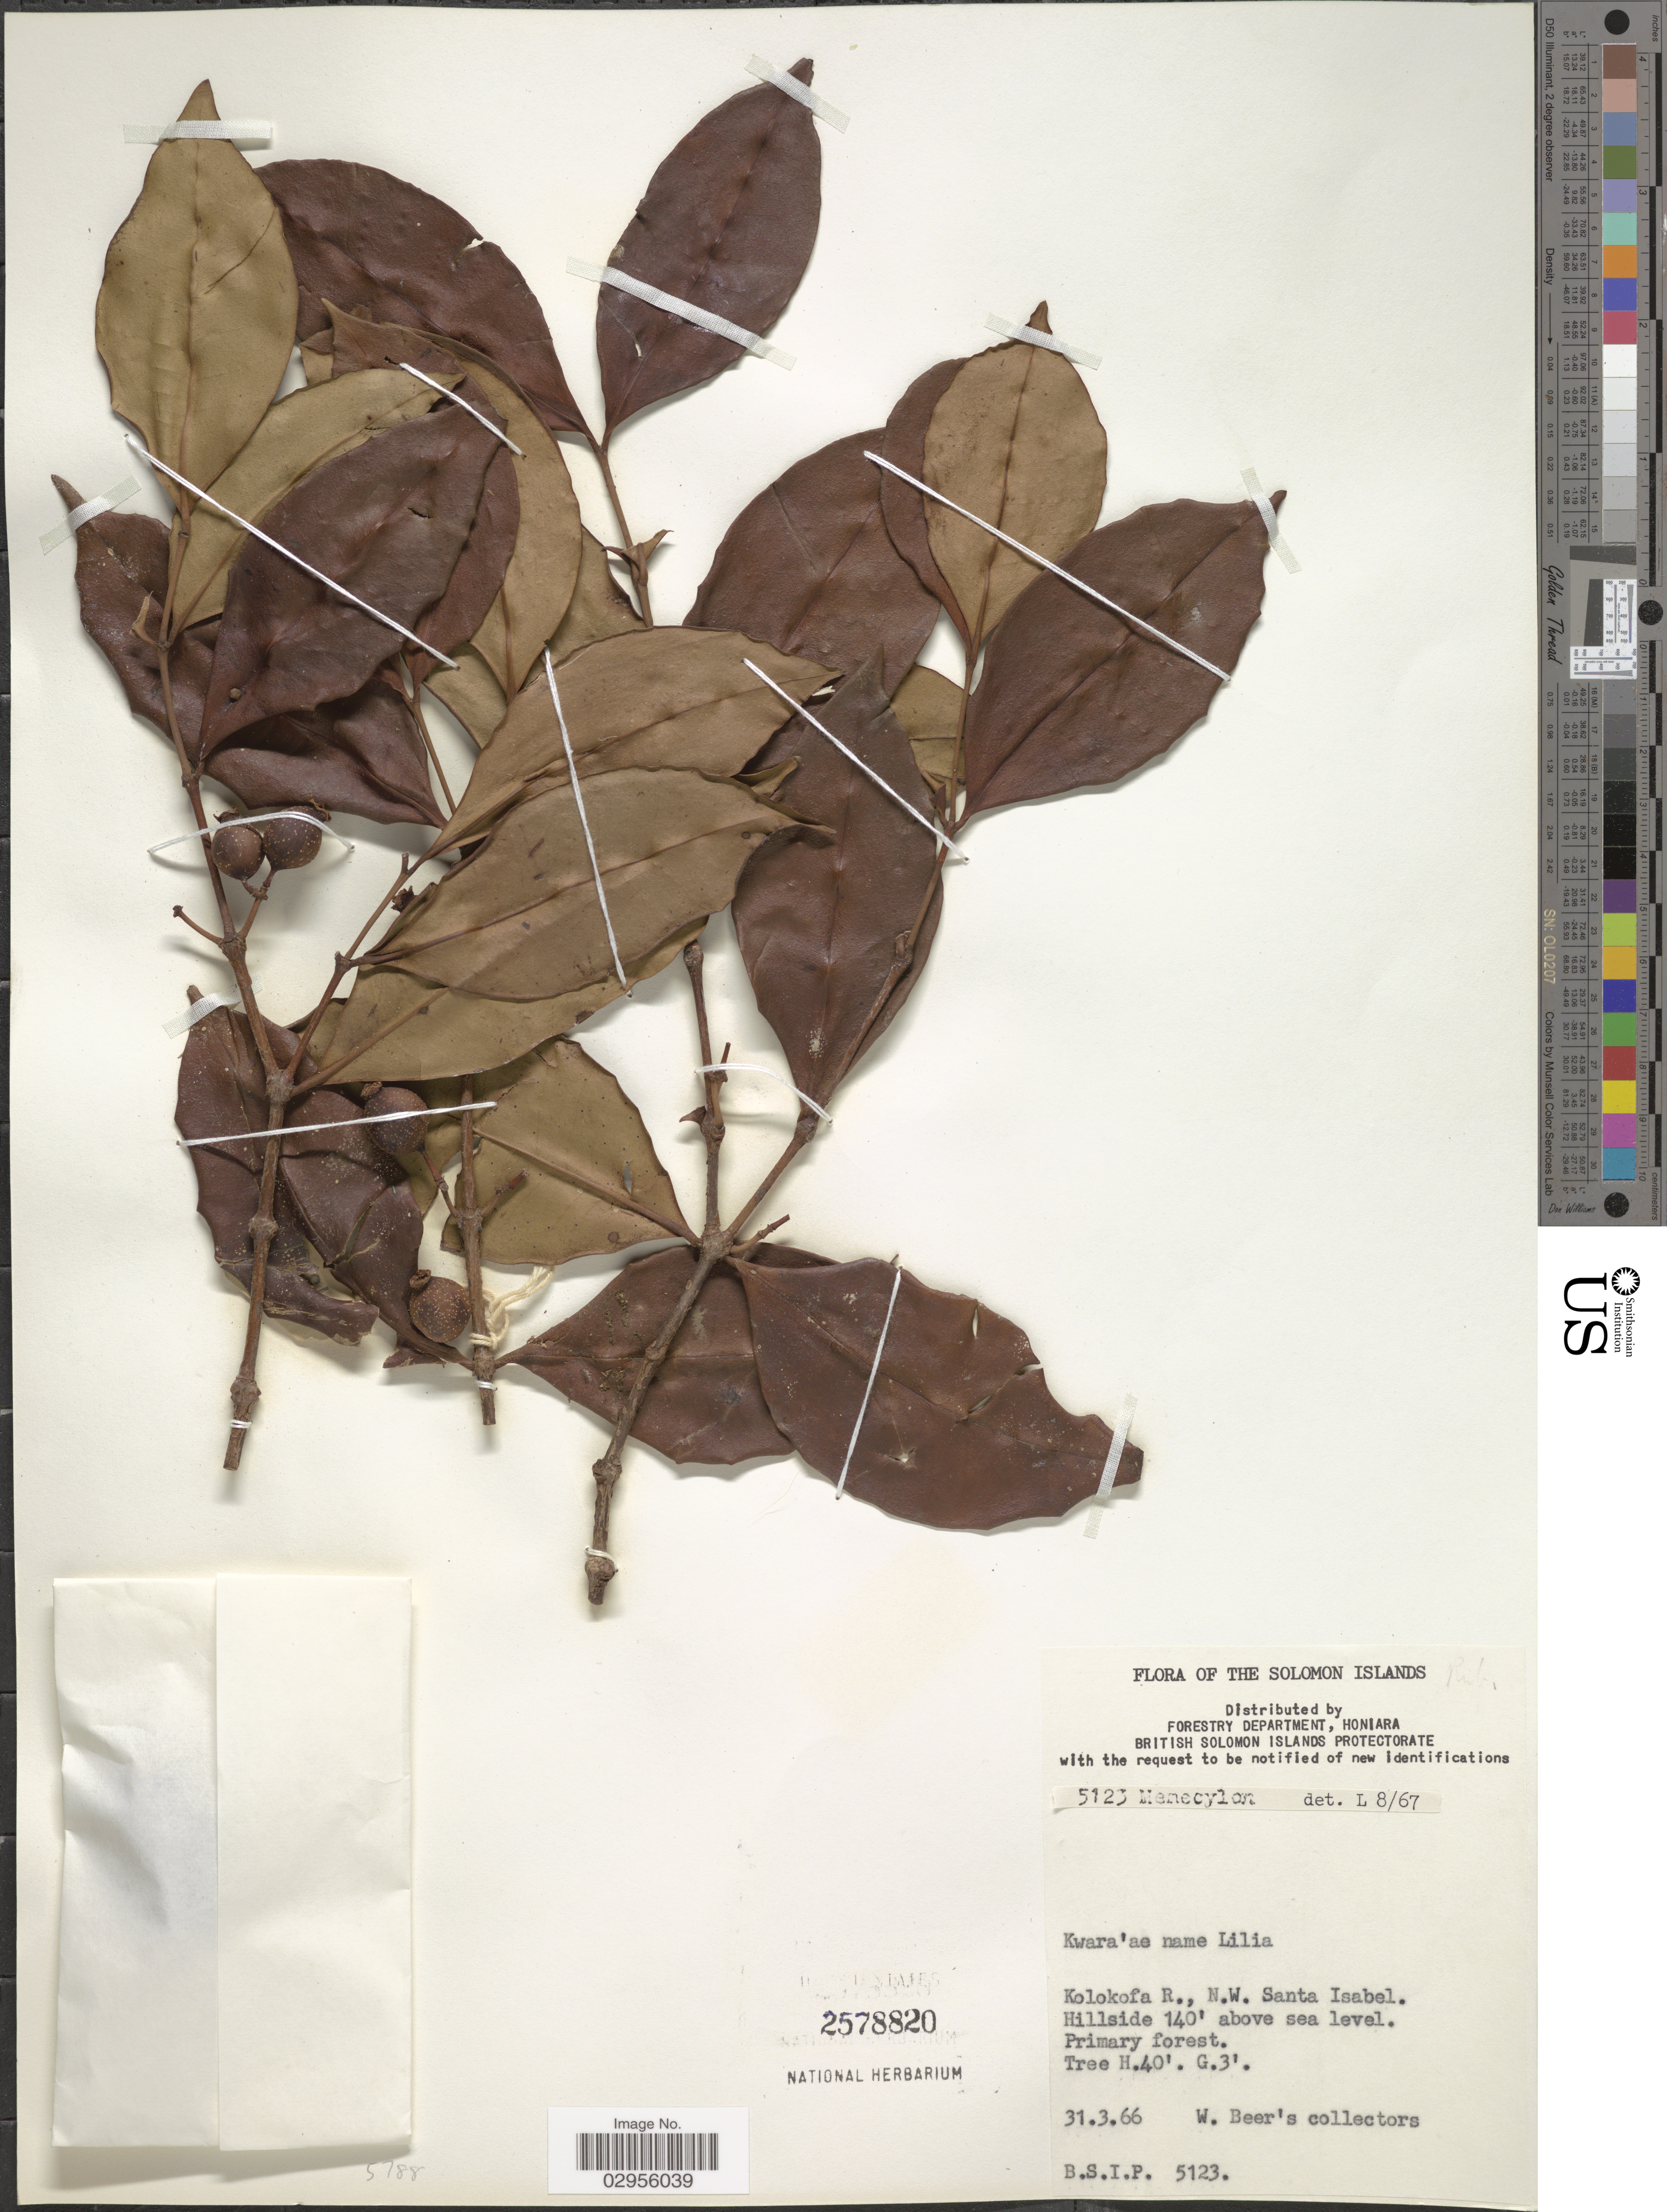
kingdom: Plantae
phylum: Tracheophyta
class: Magnoliopsida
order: Myrtales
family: Melastomataceae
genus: Memecylon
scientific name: Memecylon sp.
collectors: W. Beer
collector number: B.S.I.P.5123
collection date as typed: Transcribed d/m/y: 31/3/66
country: Solomon Islands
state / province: Solomon Islands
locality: The Solomon Islands. Kolokofa R., N.W. Santa Isabel.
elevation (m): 43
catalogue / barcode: US 2578820